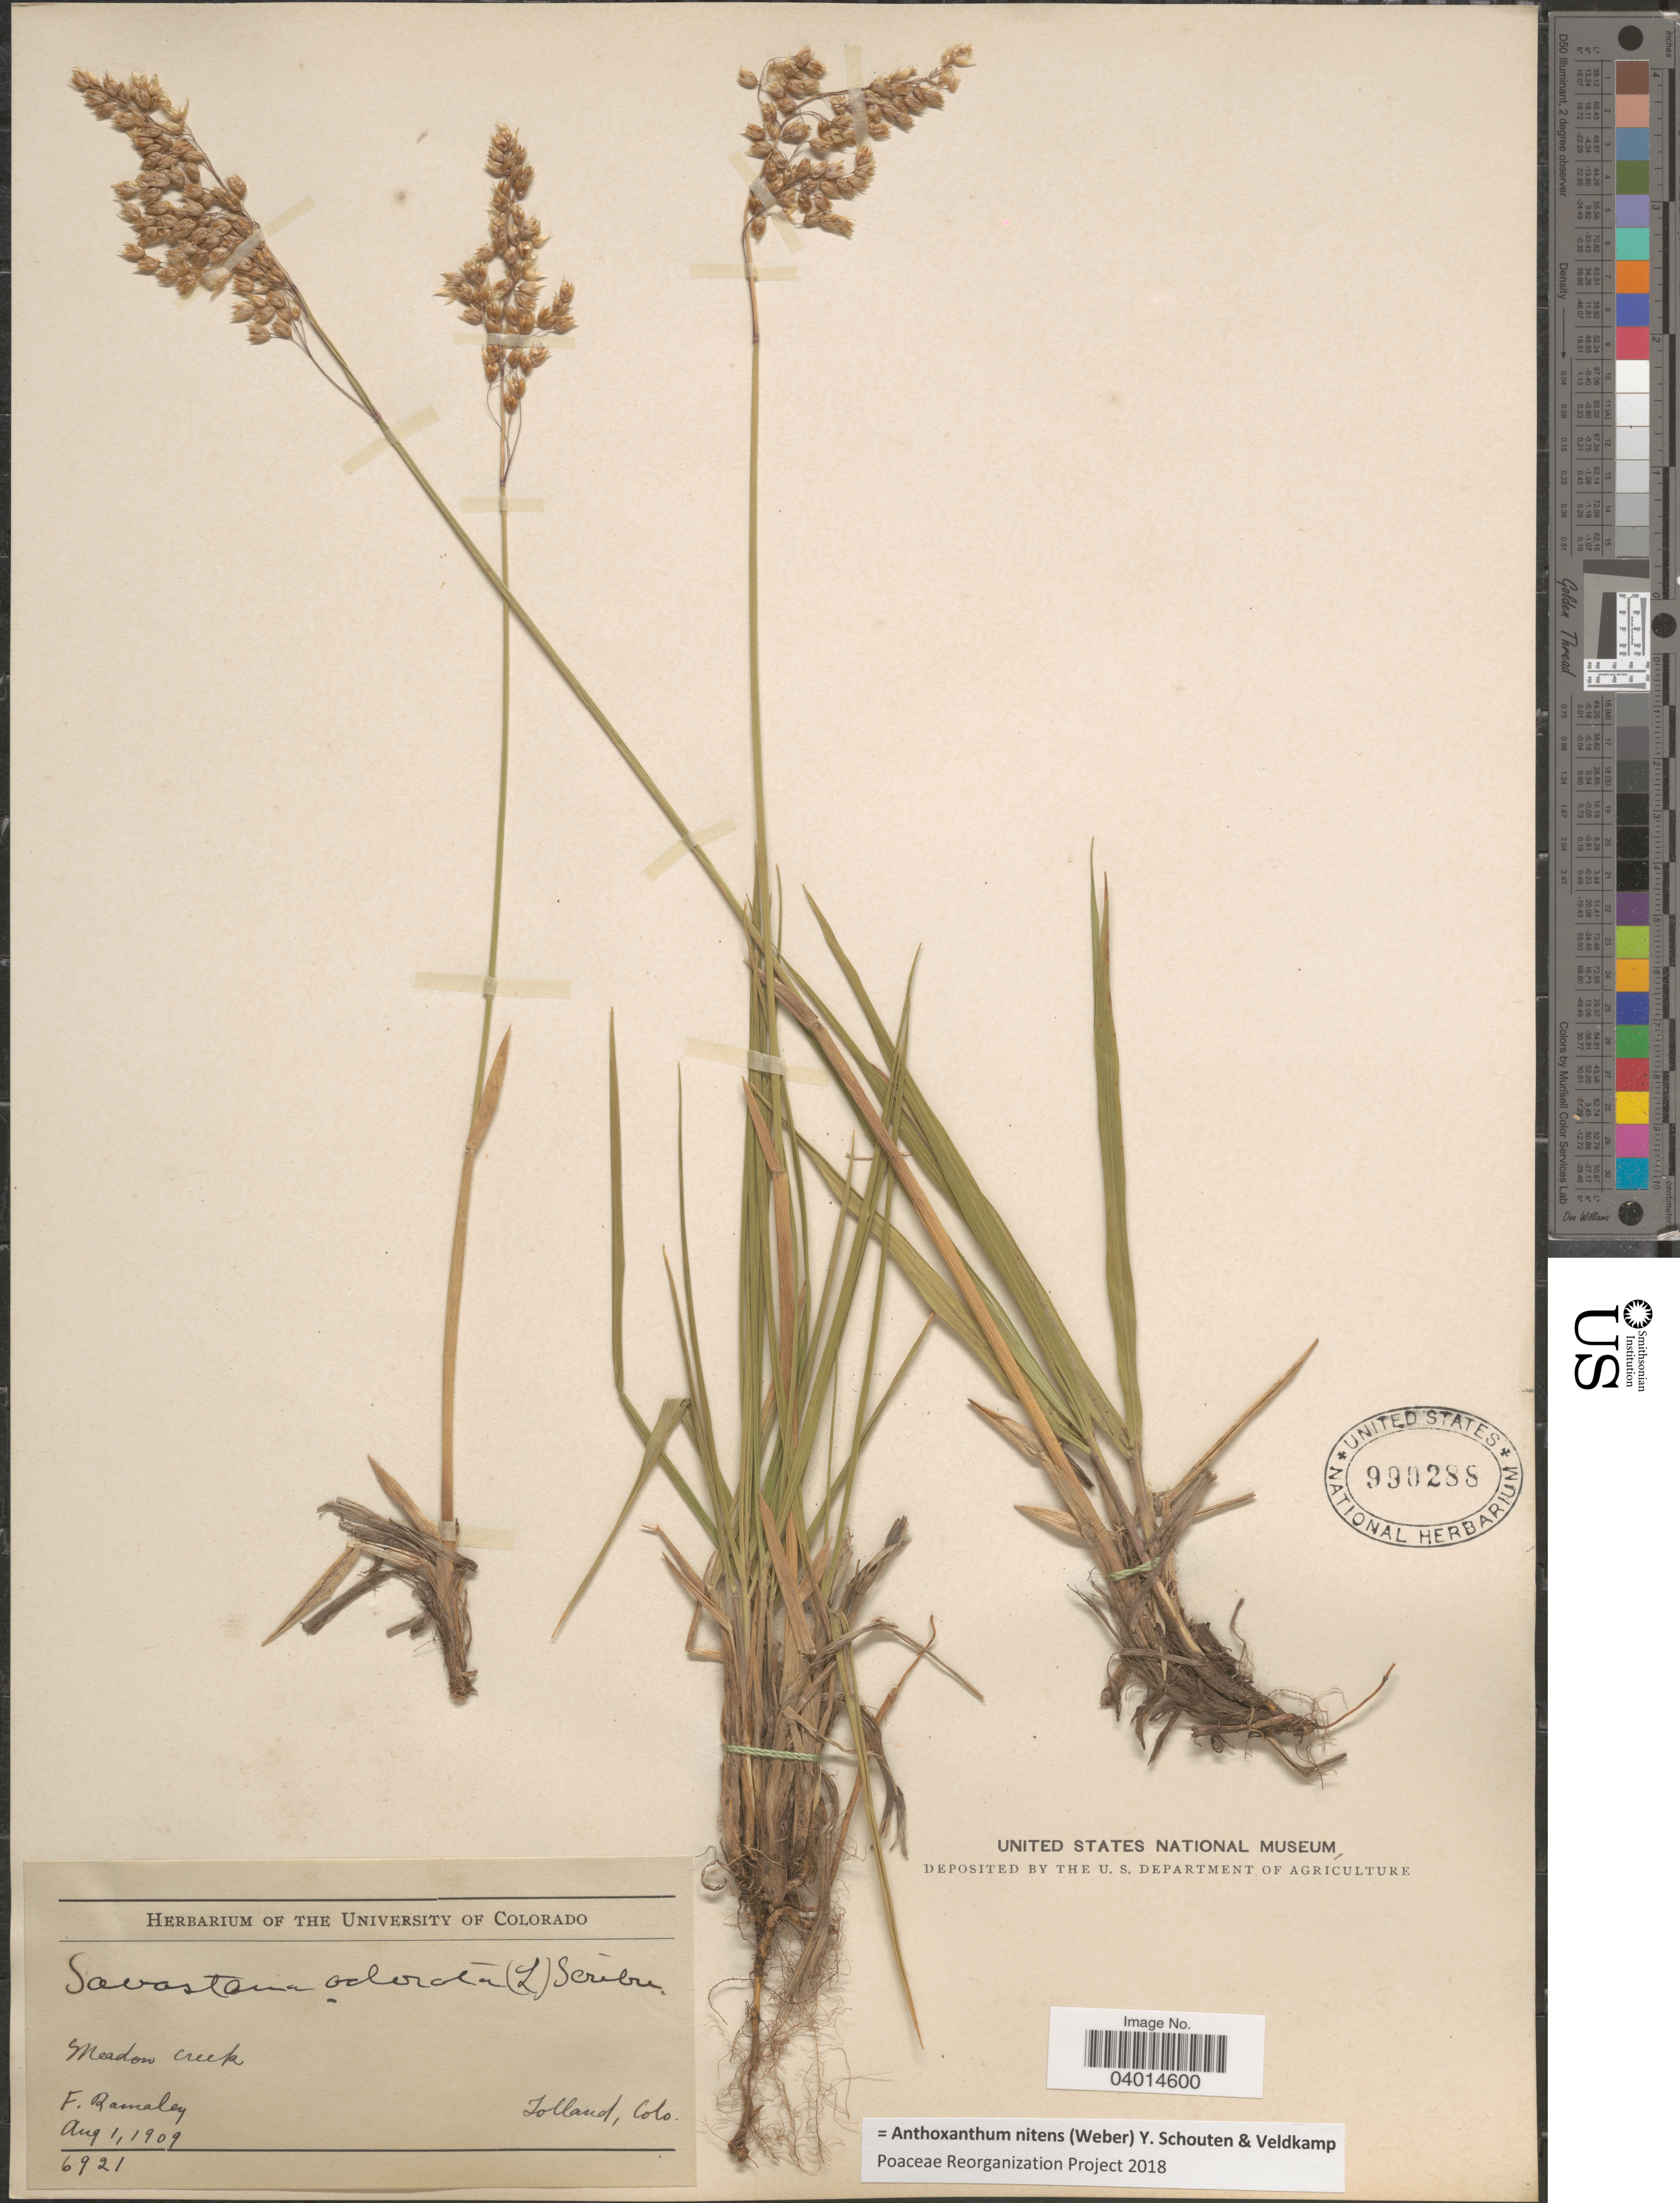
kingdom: Plantae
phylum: Tracheophyta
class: Liliopsida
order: Poales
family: Poaceae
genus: Anthoxanthum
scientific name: Anthoxanthum nitens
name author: (G.H. Weber) R.T.A. Schouten & Veldkamp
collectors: F. Ramaley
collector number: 6921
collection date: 1909-08-01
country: United States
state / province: Colorado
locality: Meadow creek. Tolland.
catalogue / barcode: US 990288